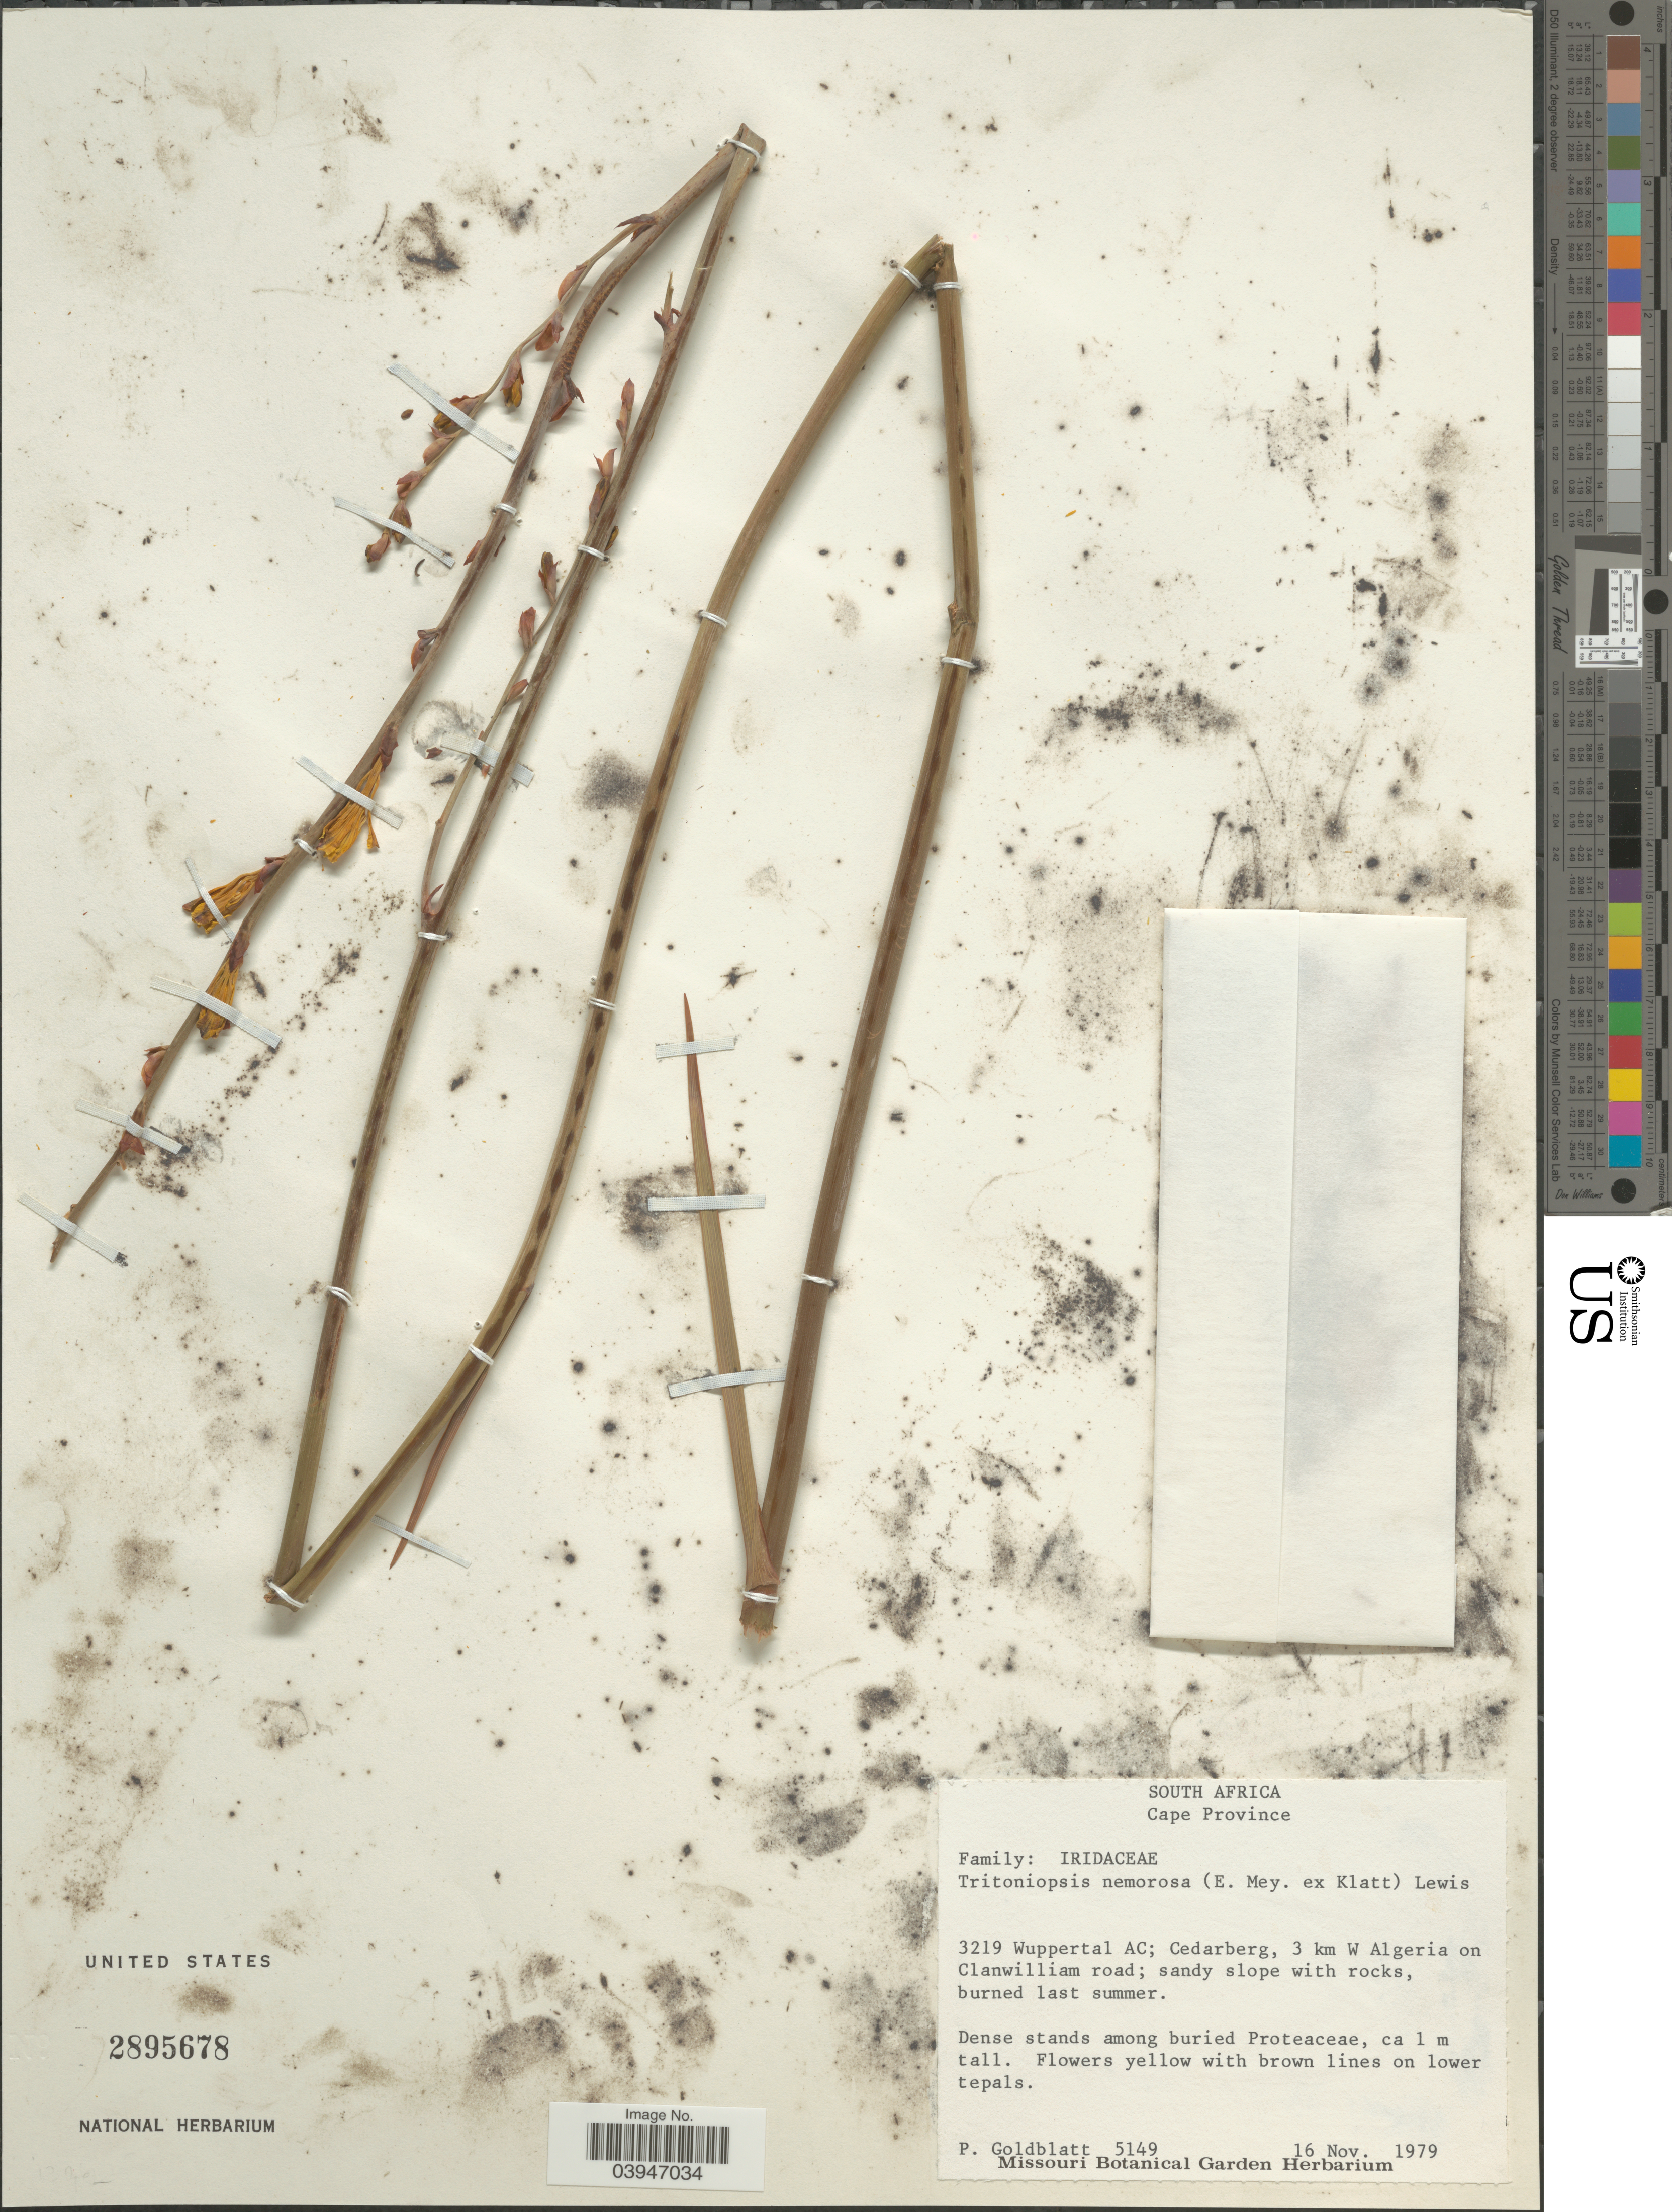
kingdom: Plantae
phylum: Tracheophyta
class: Liliopsida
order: Asparagales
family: Iridaceae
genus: Tritoniopsis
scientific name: Tritoniopsis nemorosa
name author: (E. Mey. ex Klatt) G.J. Lewis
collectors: P. Goldblatt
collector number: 5149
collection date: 1979-11-16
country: South Africa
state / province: Western Cape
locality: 3219 Wuppertal AC; Cedarberg, 3 km W Algeria on Clanwilliam road.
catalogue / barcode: US 2895678